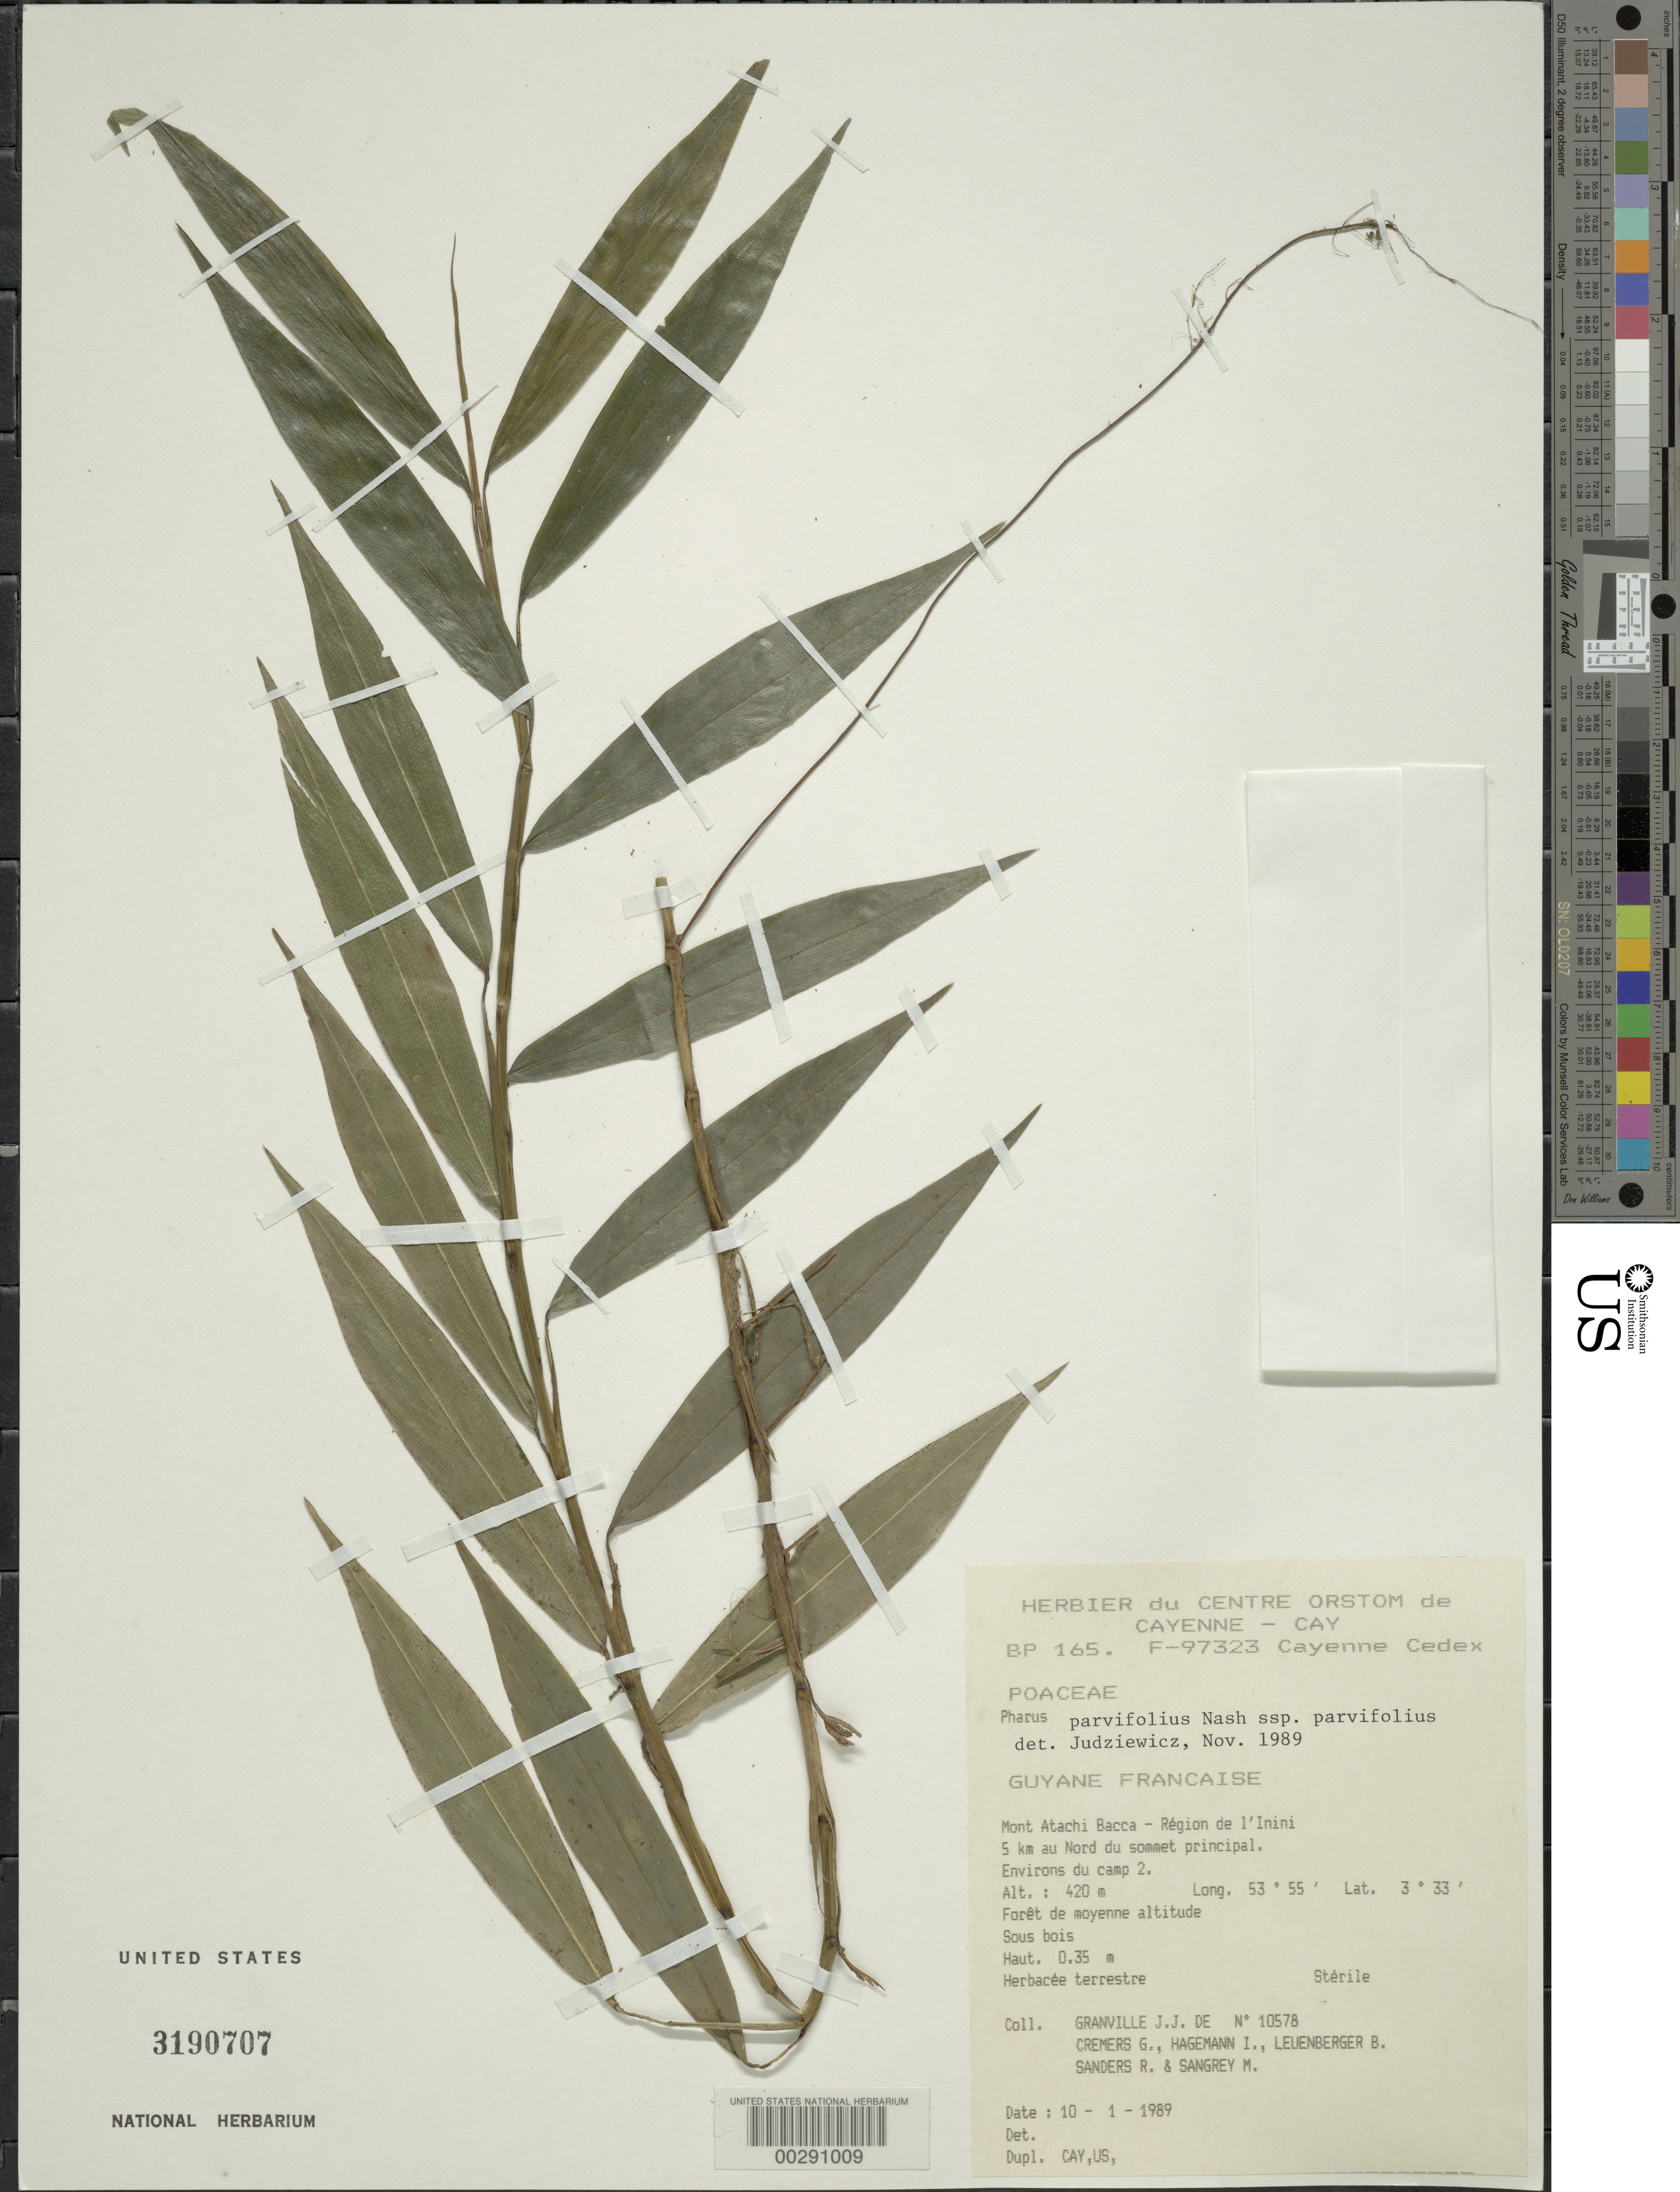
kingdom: Plantae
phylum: Tracheophyta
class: Liliopsida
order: Poales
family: Poaceae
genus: Pharus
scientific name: Pharus parvifolius subsp. parvifolius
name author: Nash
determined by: Judziewicz, E. J.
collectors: J.-J. de Granville, G. Cremers, I. Hagemann, B. Leuenberger & M. S. Sangrey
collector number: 10578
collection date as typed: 10 Jan 1989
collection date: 1989-01-10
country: French Guiana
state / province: Saint-Laurent-du-Maroni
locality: Mont atachi bacca, 5 km n of the principle summit. [in former inini arrondissement.]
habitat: Forest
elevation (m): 420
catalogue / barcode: US 3190707